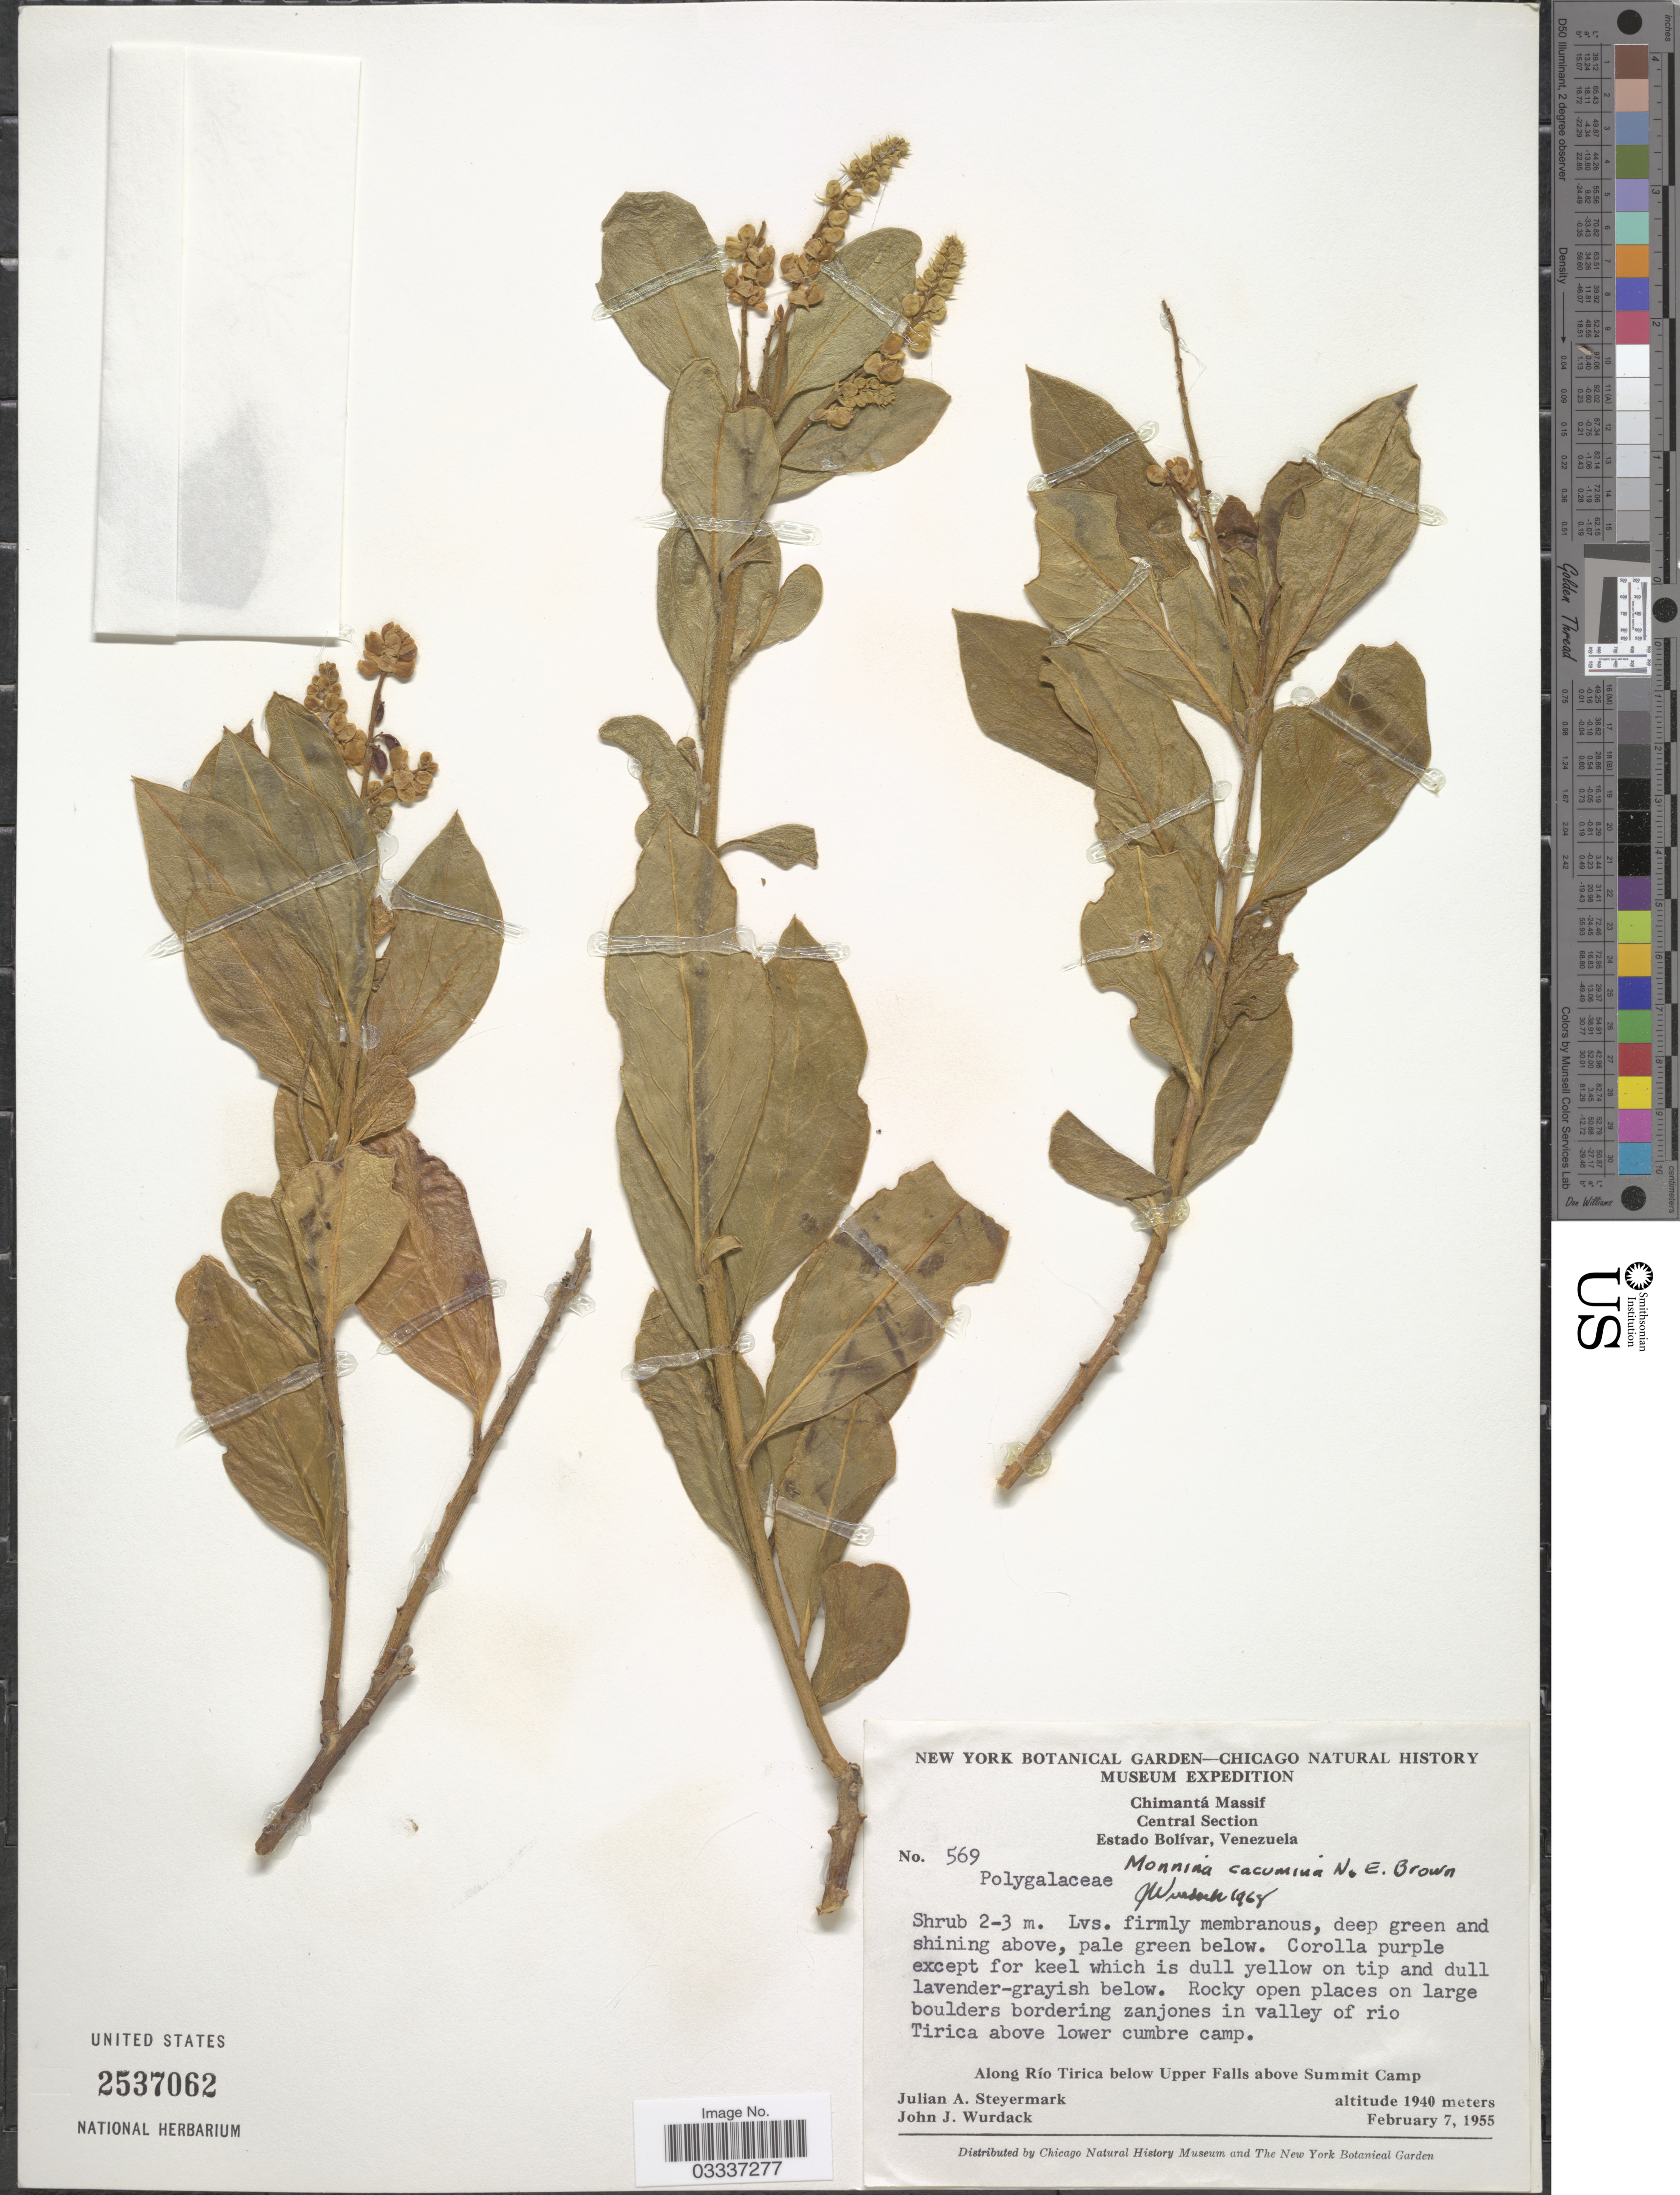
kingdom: Plantae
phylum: Tracheophyta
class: Magnoliopsida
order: Fabales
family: Polygalaceae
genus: Monnina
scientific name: Monnina cacumina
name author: N.E. Br.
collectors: J. Steyermark & J. J. Wurdack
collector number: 569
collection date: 1955-02-07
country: Venezuela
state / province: Bolivar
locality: Chimantá Massif, Central Section, Rocky open places on large boulders bordering zanjones in valley of rio Tirica above lower cumbre camp. Along Río Tirica below Upper Falls above Summit Camp.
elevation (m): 1940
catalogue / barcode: US 2537062